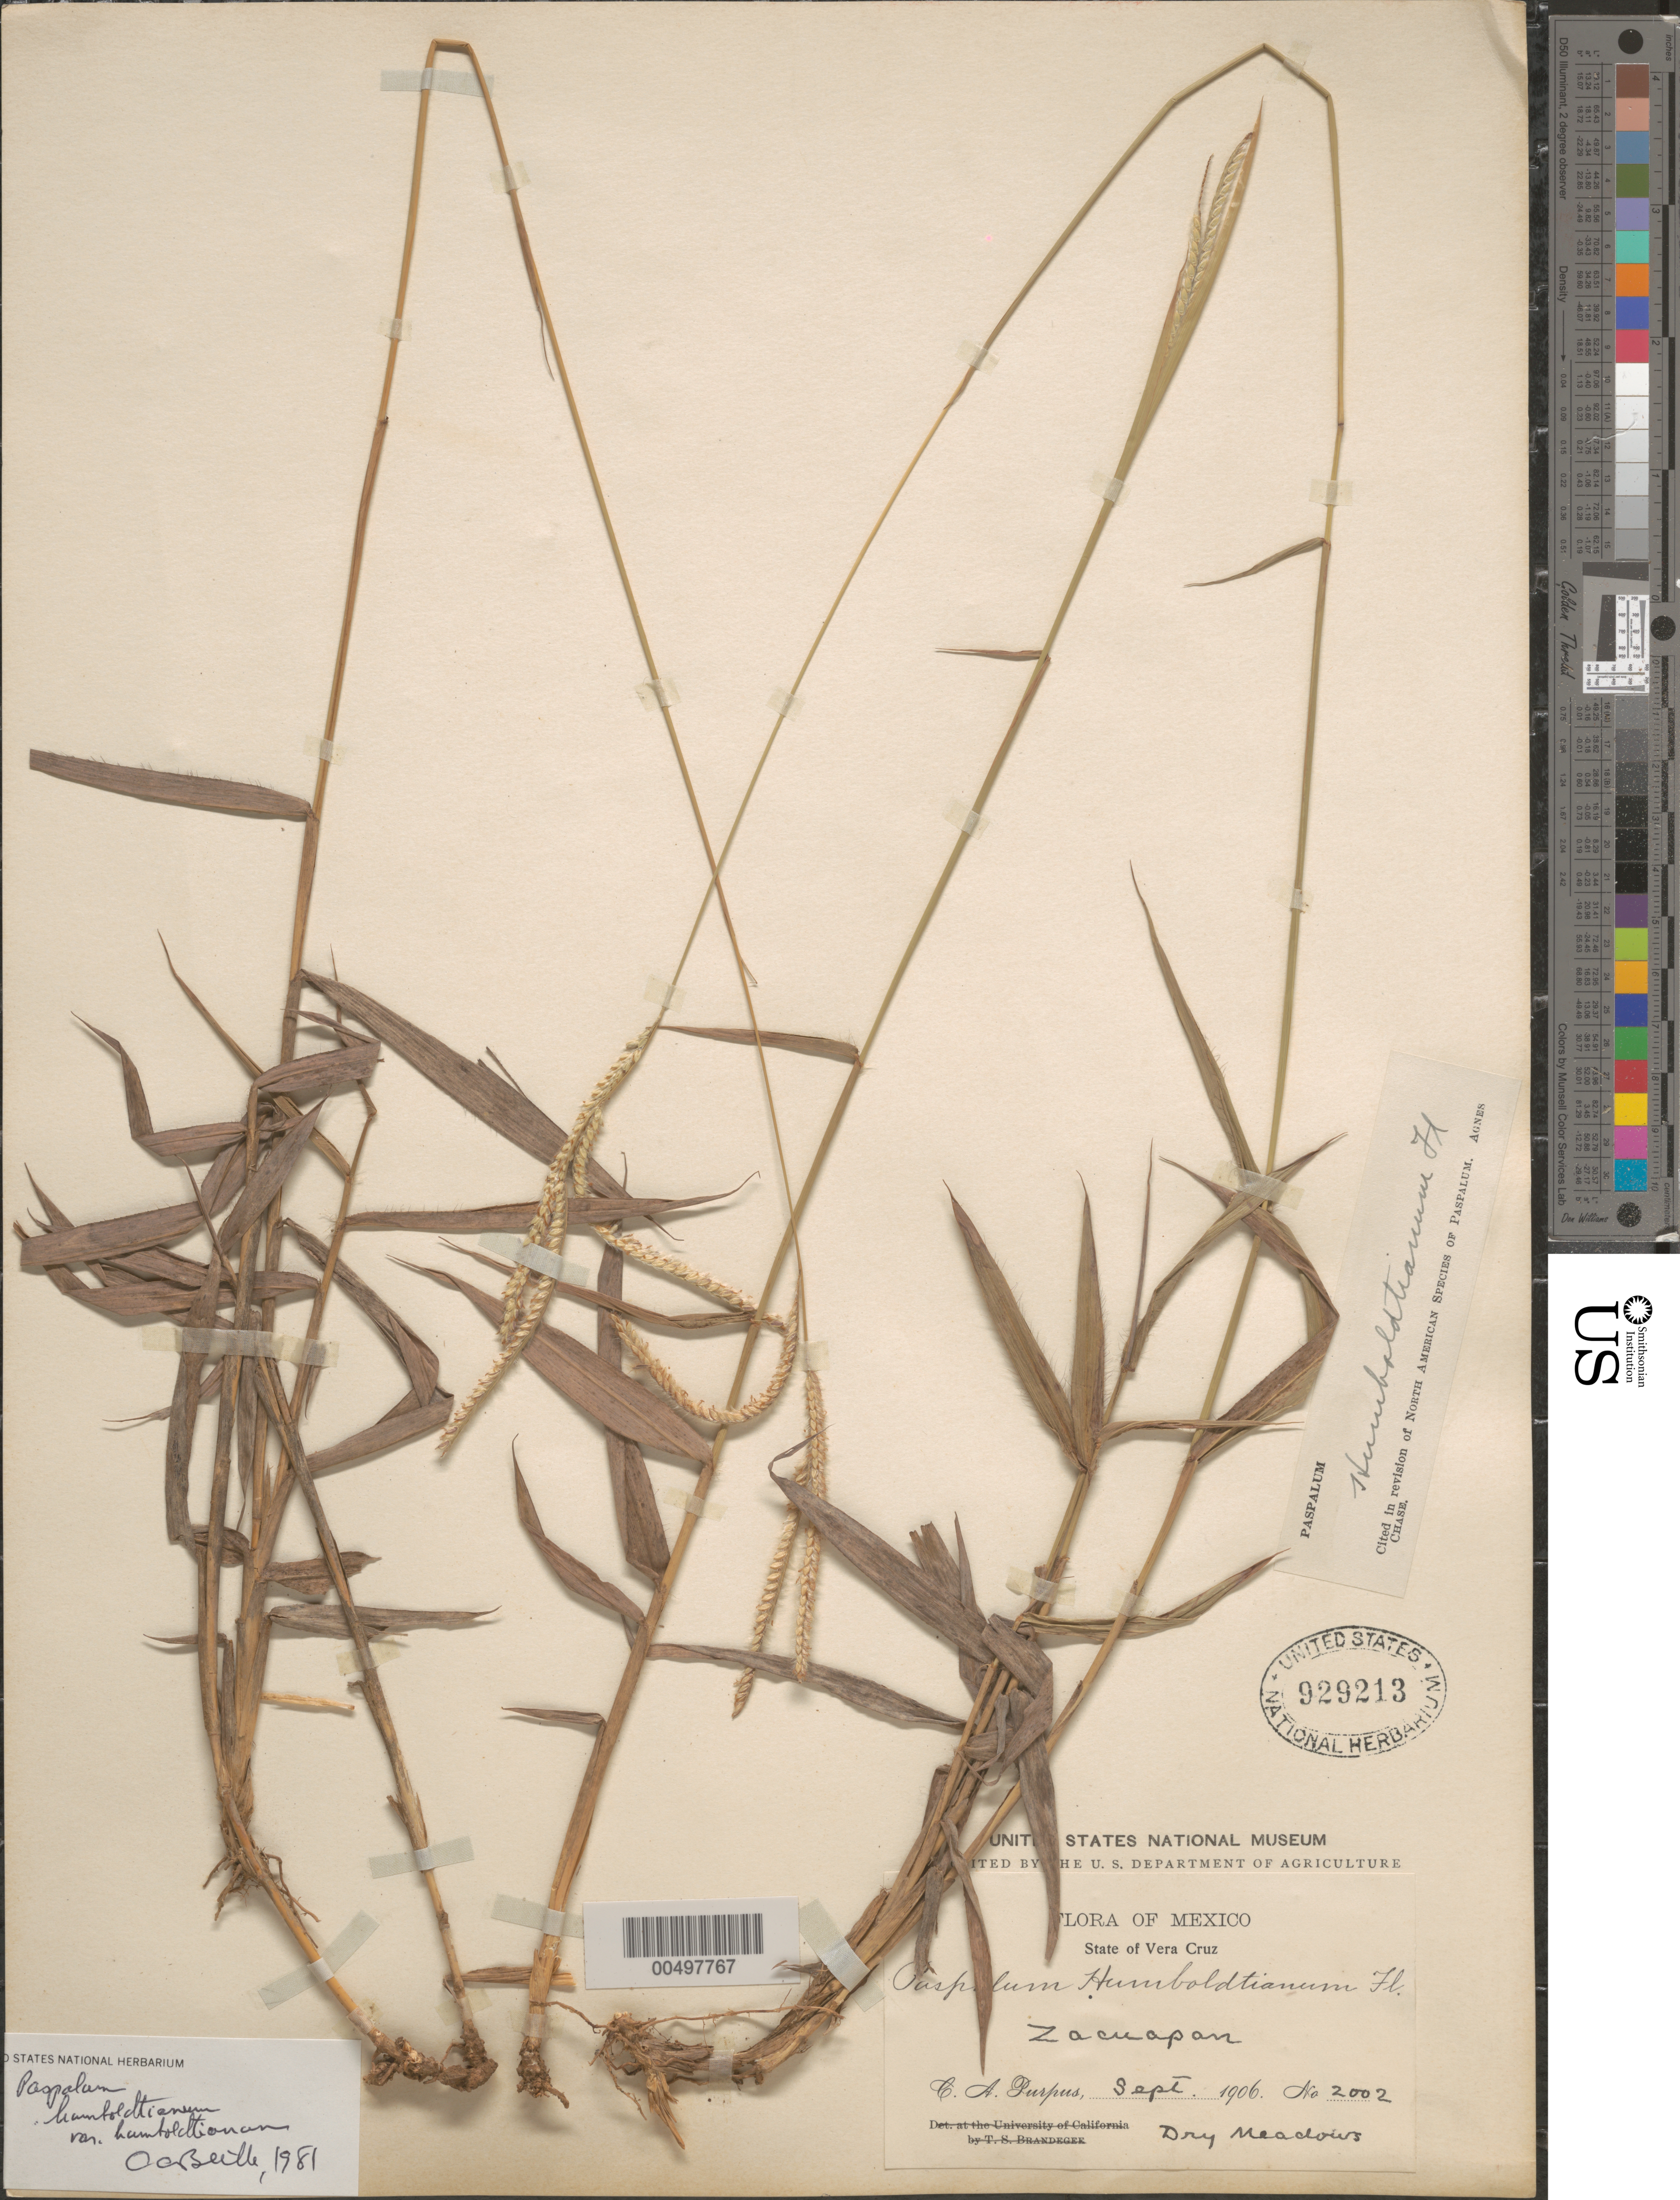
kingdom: Plantae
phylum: Tracheophyta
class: Liliopsida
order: Poales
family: Poaceae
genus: Paspalum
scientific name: Paspalum humboldtianum var. humboldtianum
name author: Flüggé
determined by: Beetle, Alan A.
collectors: C. A. Purpus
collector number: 2002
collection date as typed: Sep 1906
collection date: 1906-09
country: Mexico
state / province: Veracruz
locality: Zacuapan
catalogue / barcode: US 929213